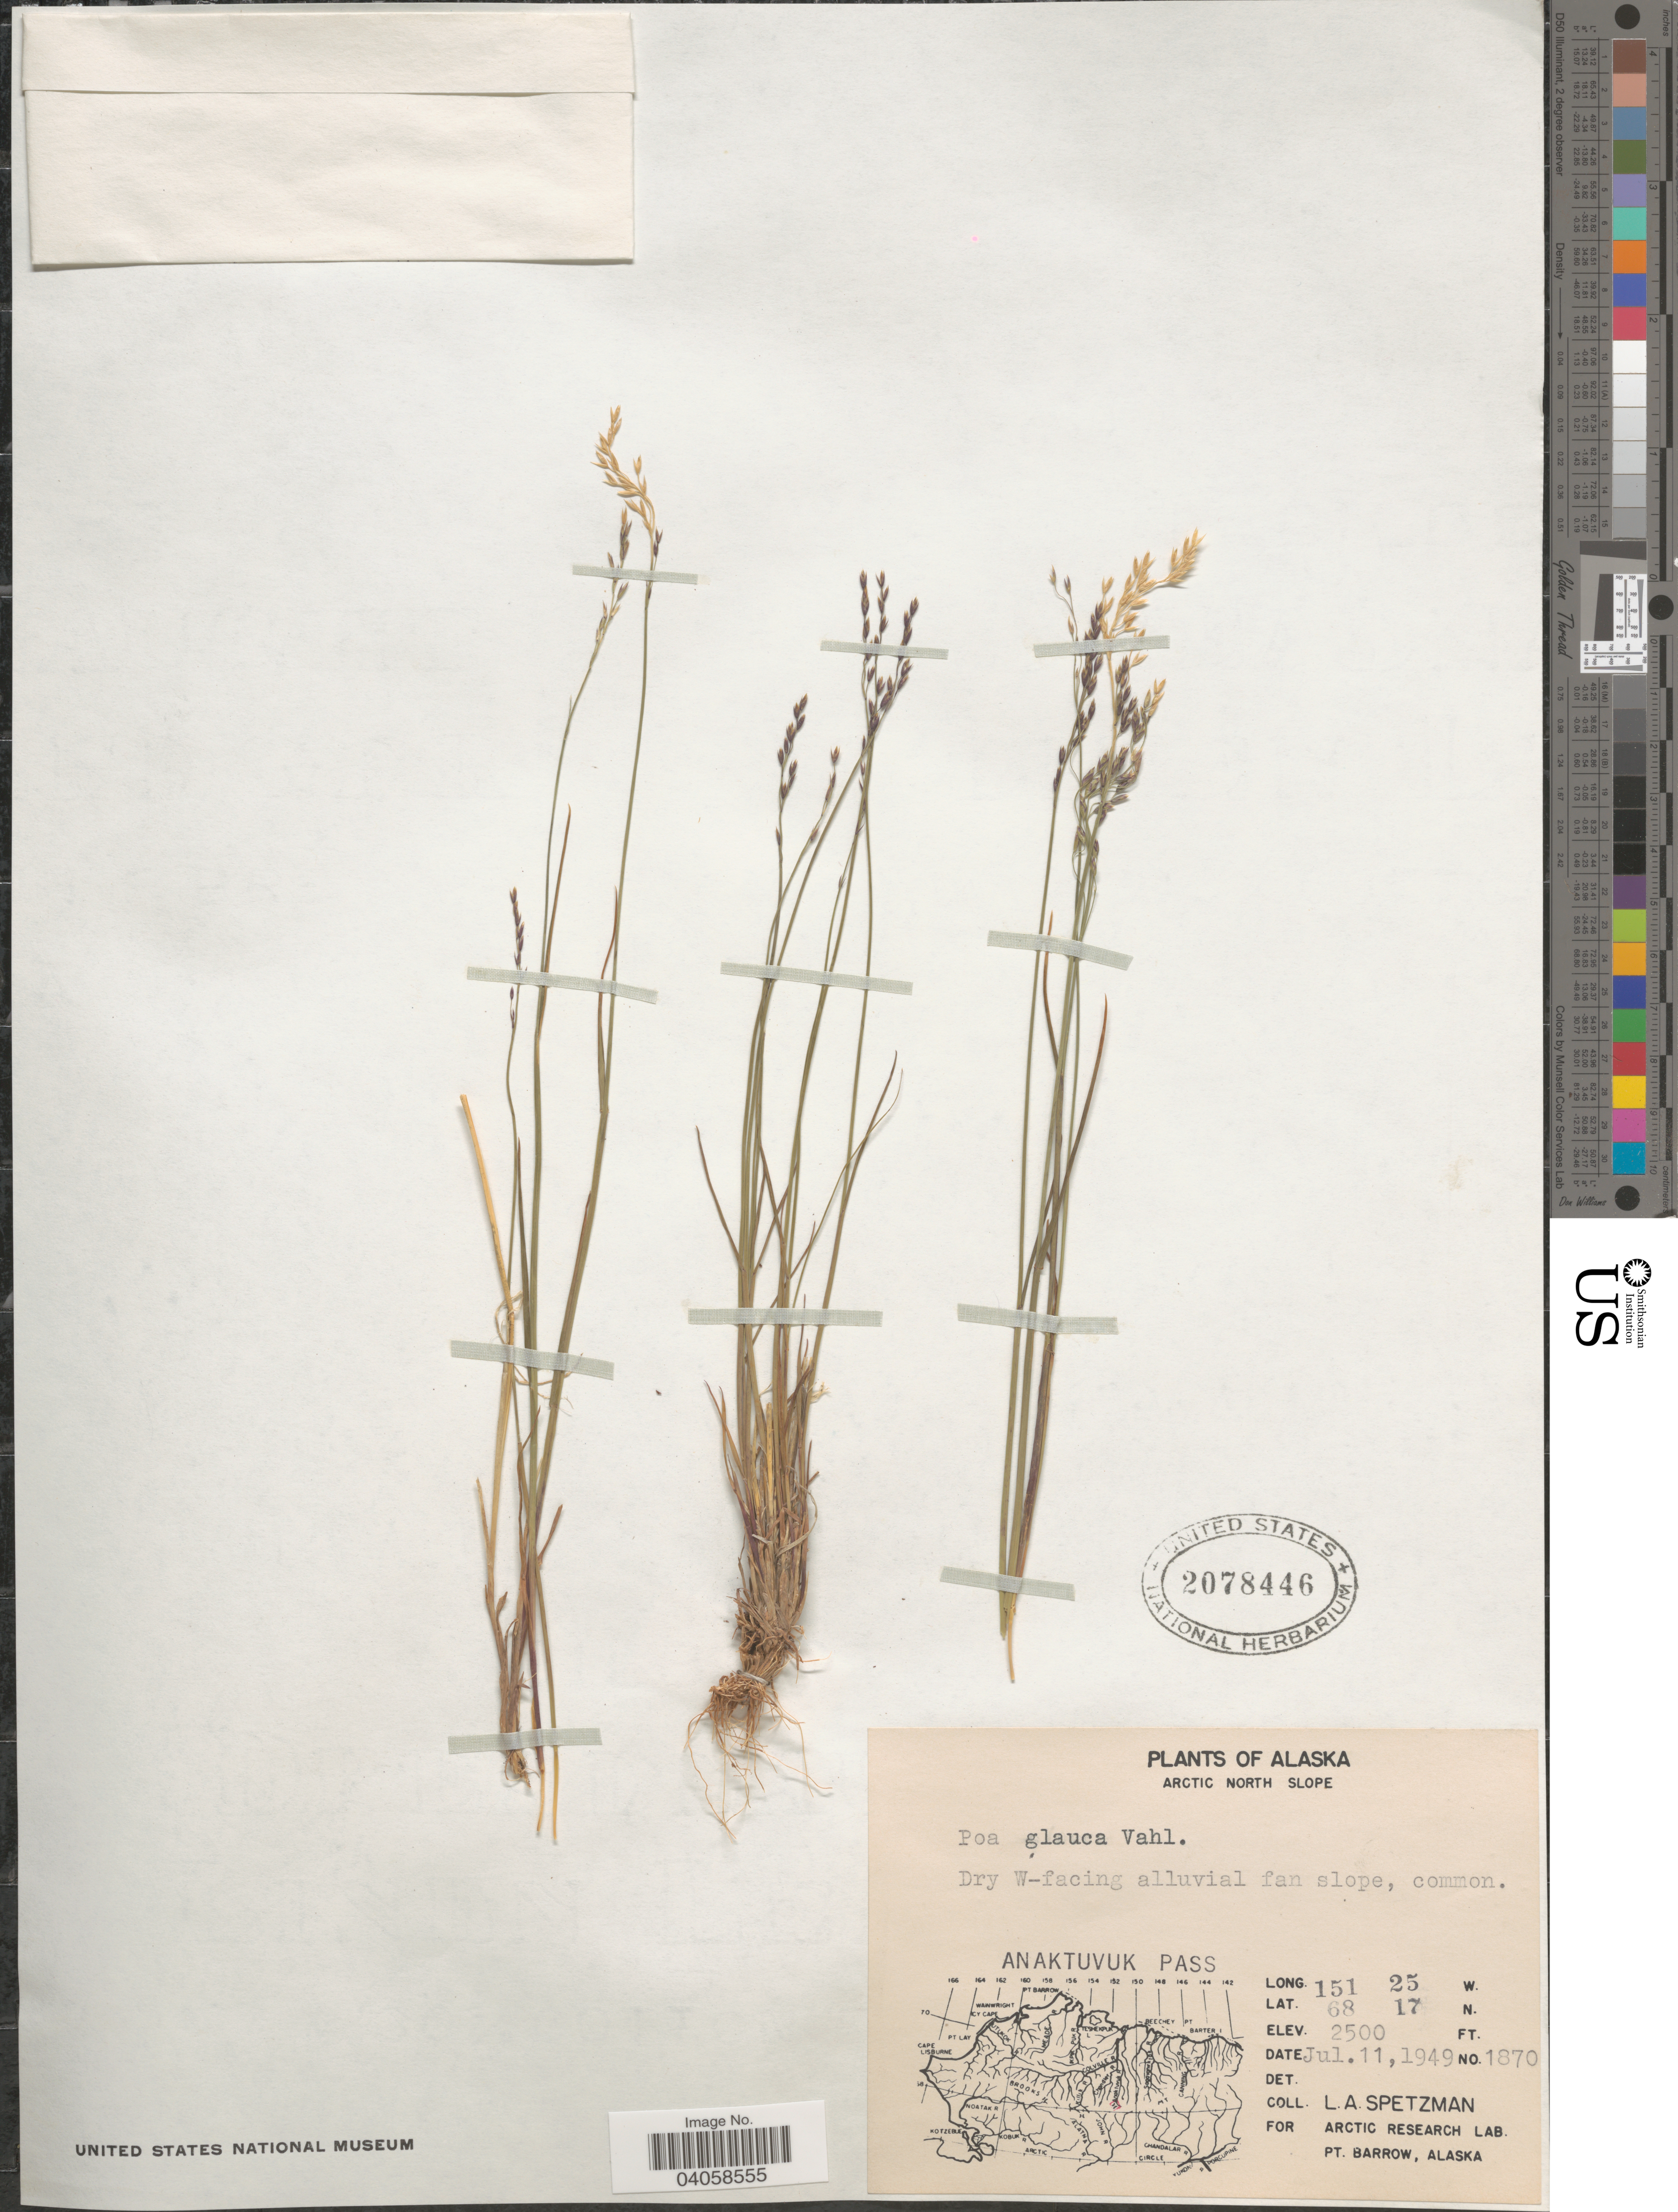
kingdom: Plantae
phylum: Tracheophyta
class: Liliopsida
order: Poales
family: Poaceae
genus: Poa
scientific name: Poa glauca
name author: Vahl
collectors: L. Spetzman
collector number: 1870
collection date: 1949-07-11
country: United States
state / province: Alaska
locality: Arctic North Slope. Dry W-facing alluvial fan slope. Anaktuvuk Pass.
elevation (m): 762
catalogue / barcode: US 2078446